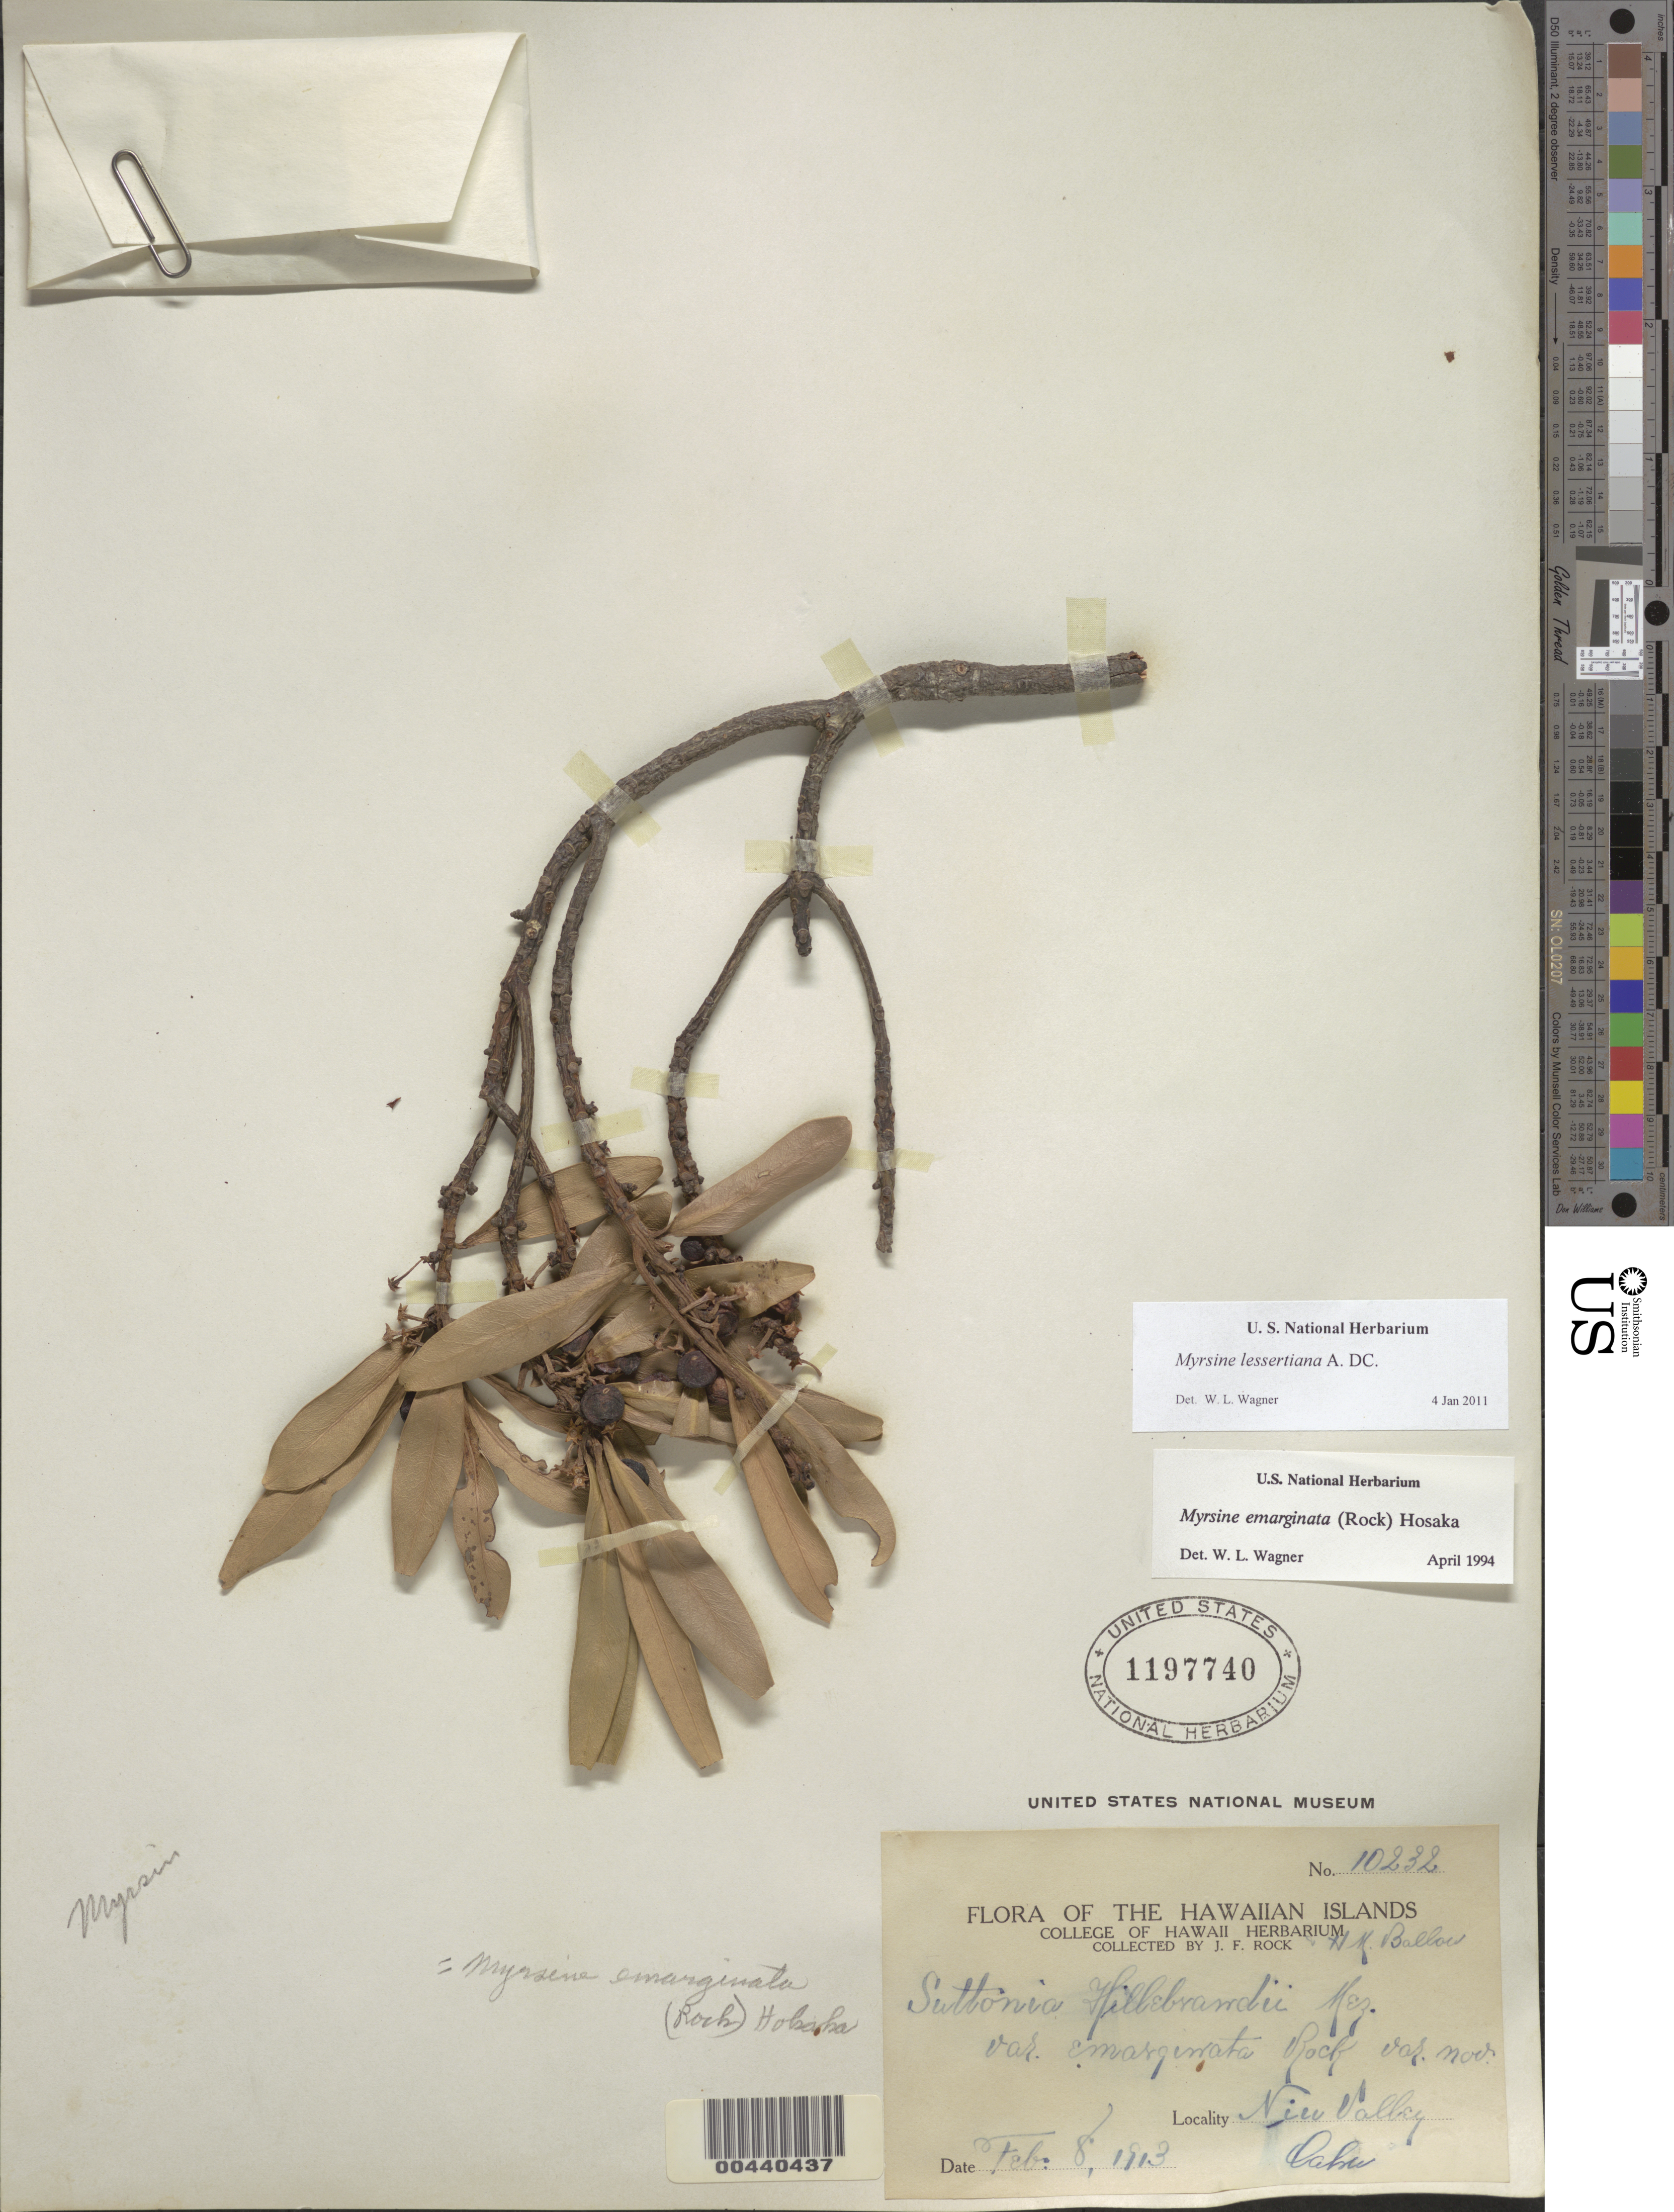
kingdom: Plantae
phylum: Tracheophyta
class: Magnoliopsida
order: Ericales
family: Primulaceae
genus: Myrsine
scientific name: Myrsine lessertiana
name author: A. DC.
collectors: J. F. Rock & H. Ballou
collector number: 10232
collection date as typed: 8 Feb 1913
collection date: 1913-02-08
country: United States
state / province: Hawaii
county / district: Honolulu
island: Oahu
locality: Niu Valley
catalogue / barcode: US 1197740